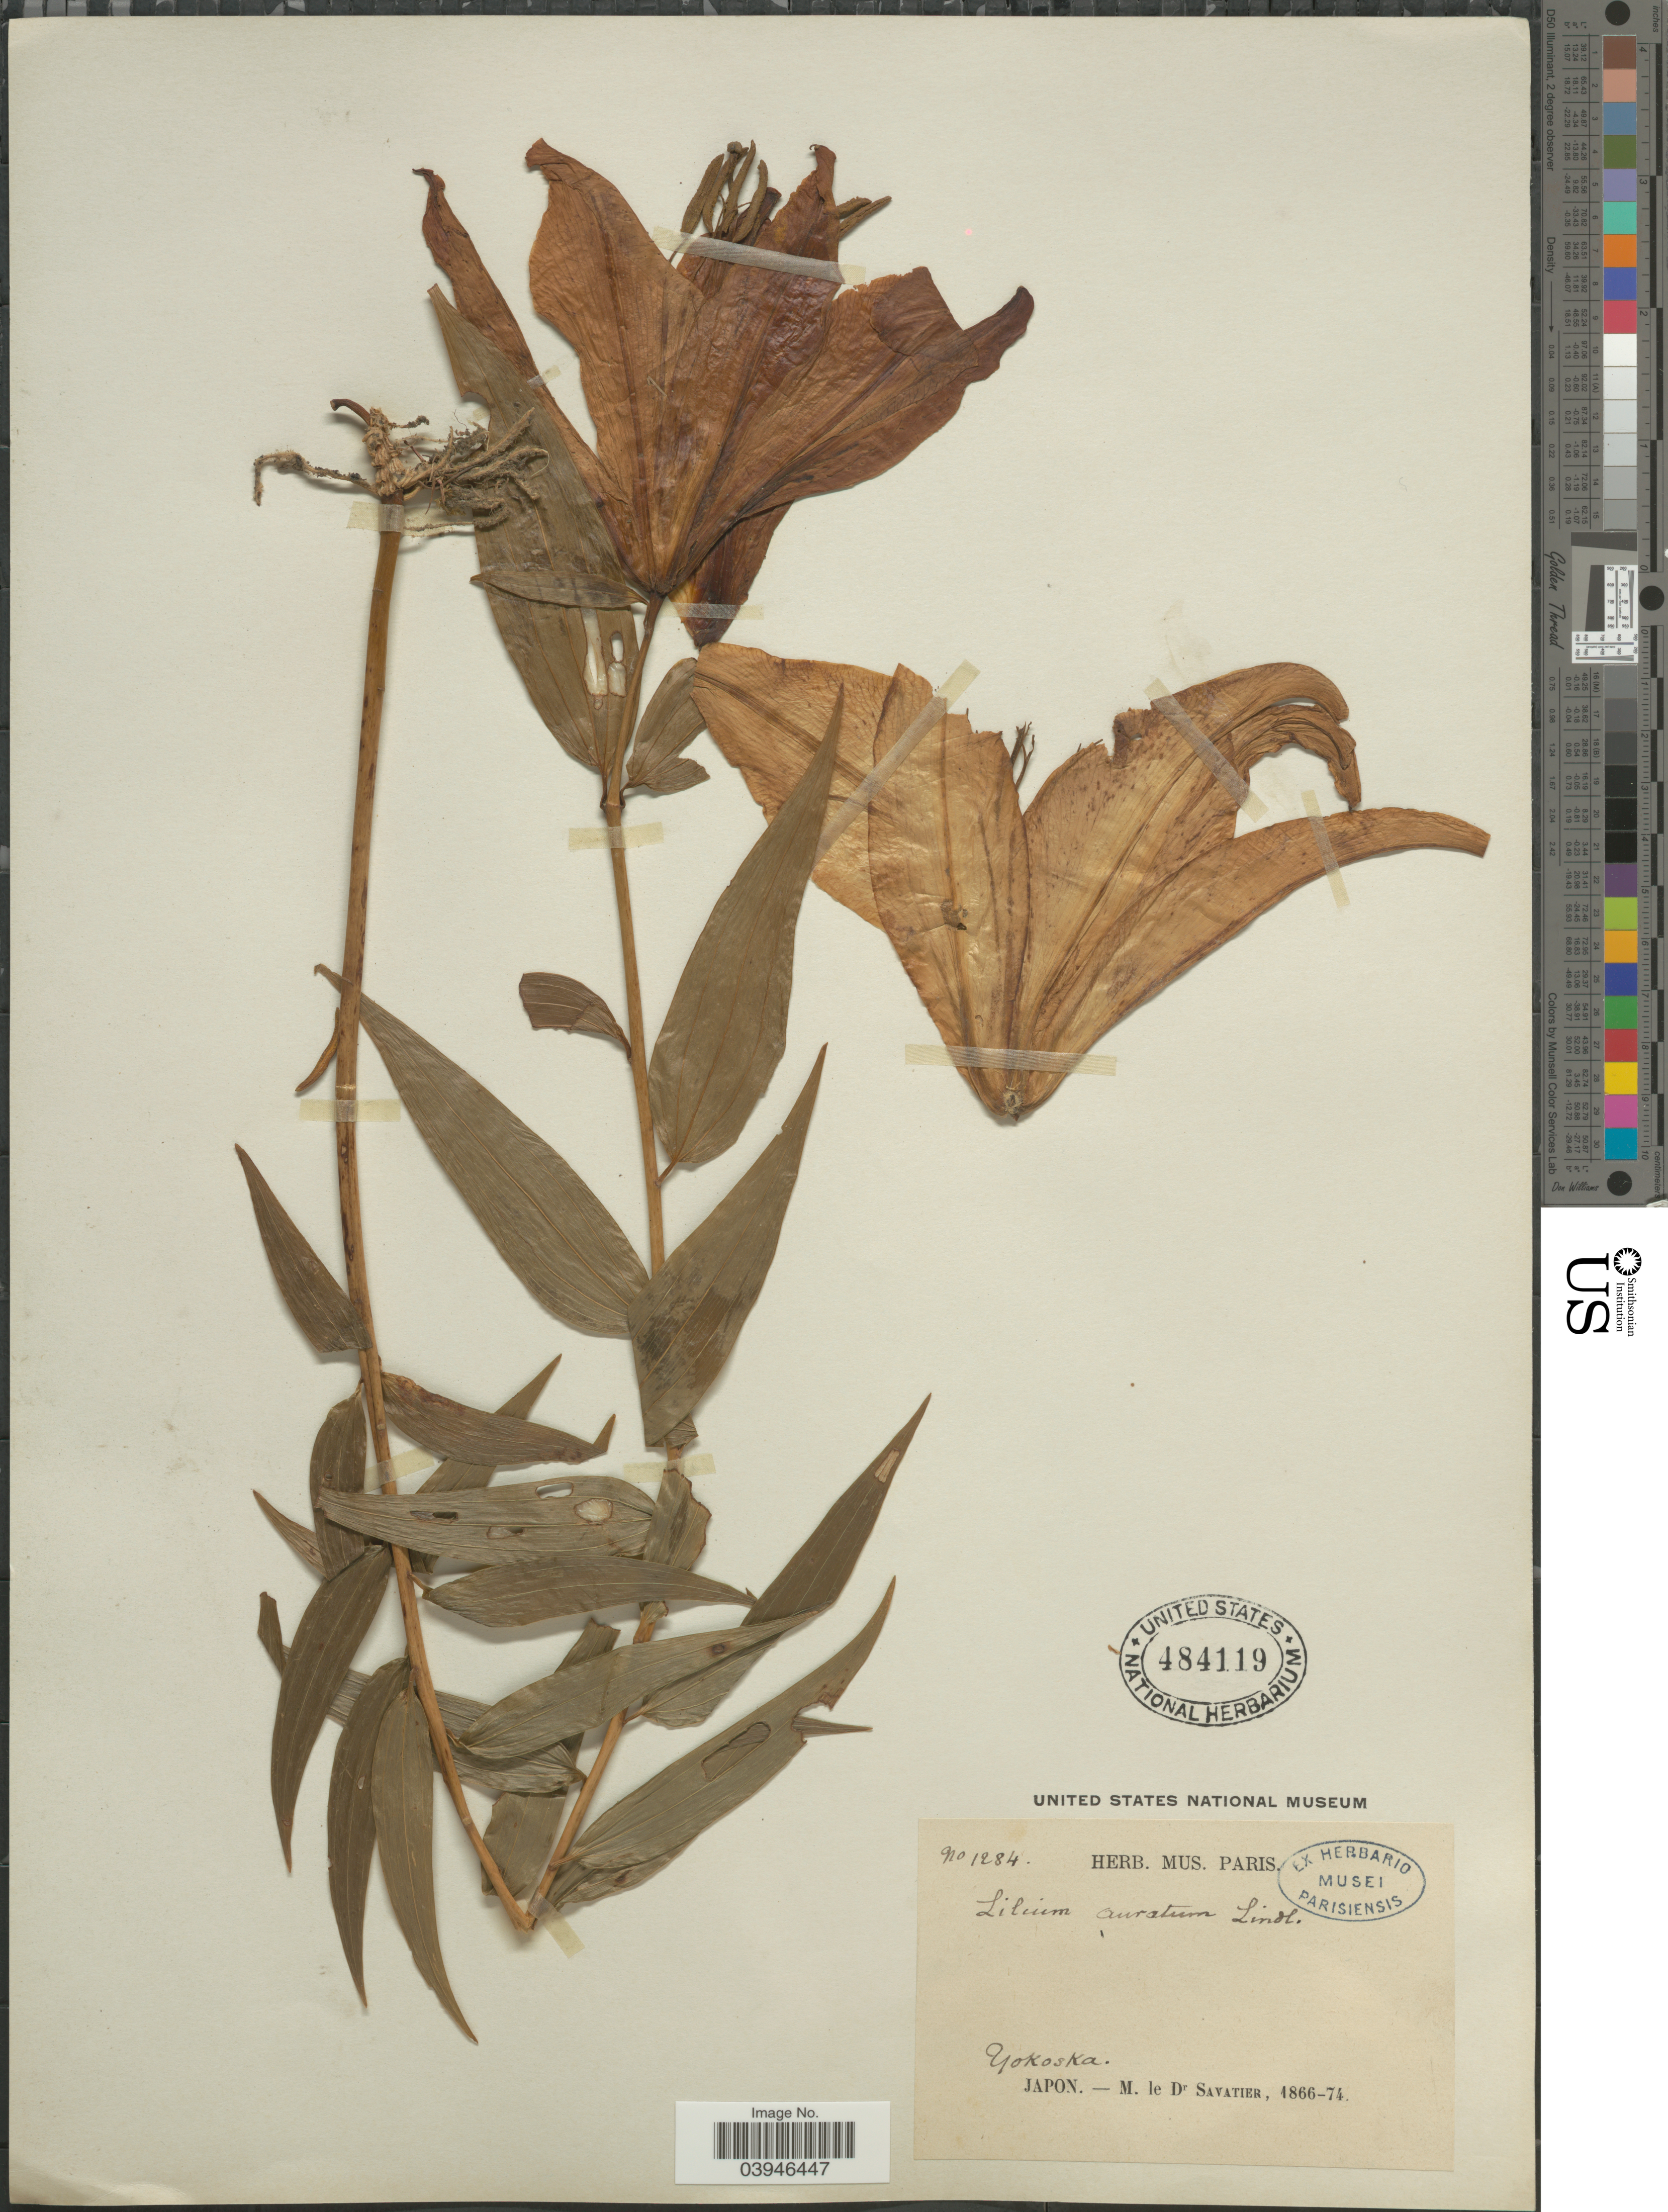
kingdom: Plantae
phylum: Tracheophyta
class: Liliopsida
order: Liliales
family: Liliaceae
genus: Lilium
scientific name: Lilium auratum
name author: Lindl.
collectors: M. Savatier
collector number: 1284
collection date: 1866/1874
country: Japan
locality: Yokoska.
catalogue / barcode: US 484119